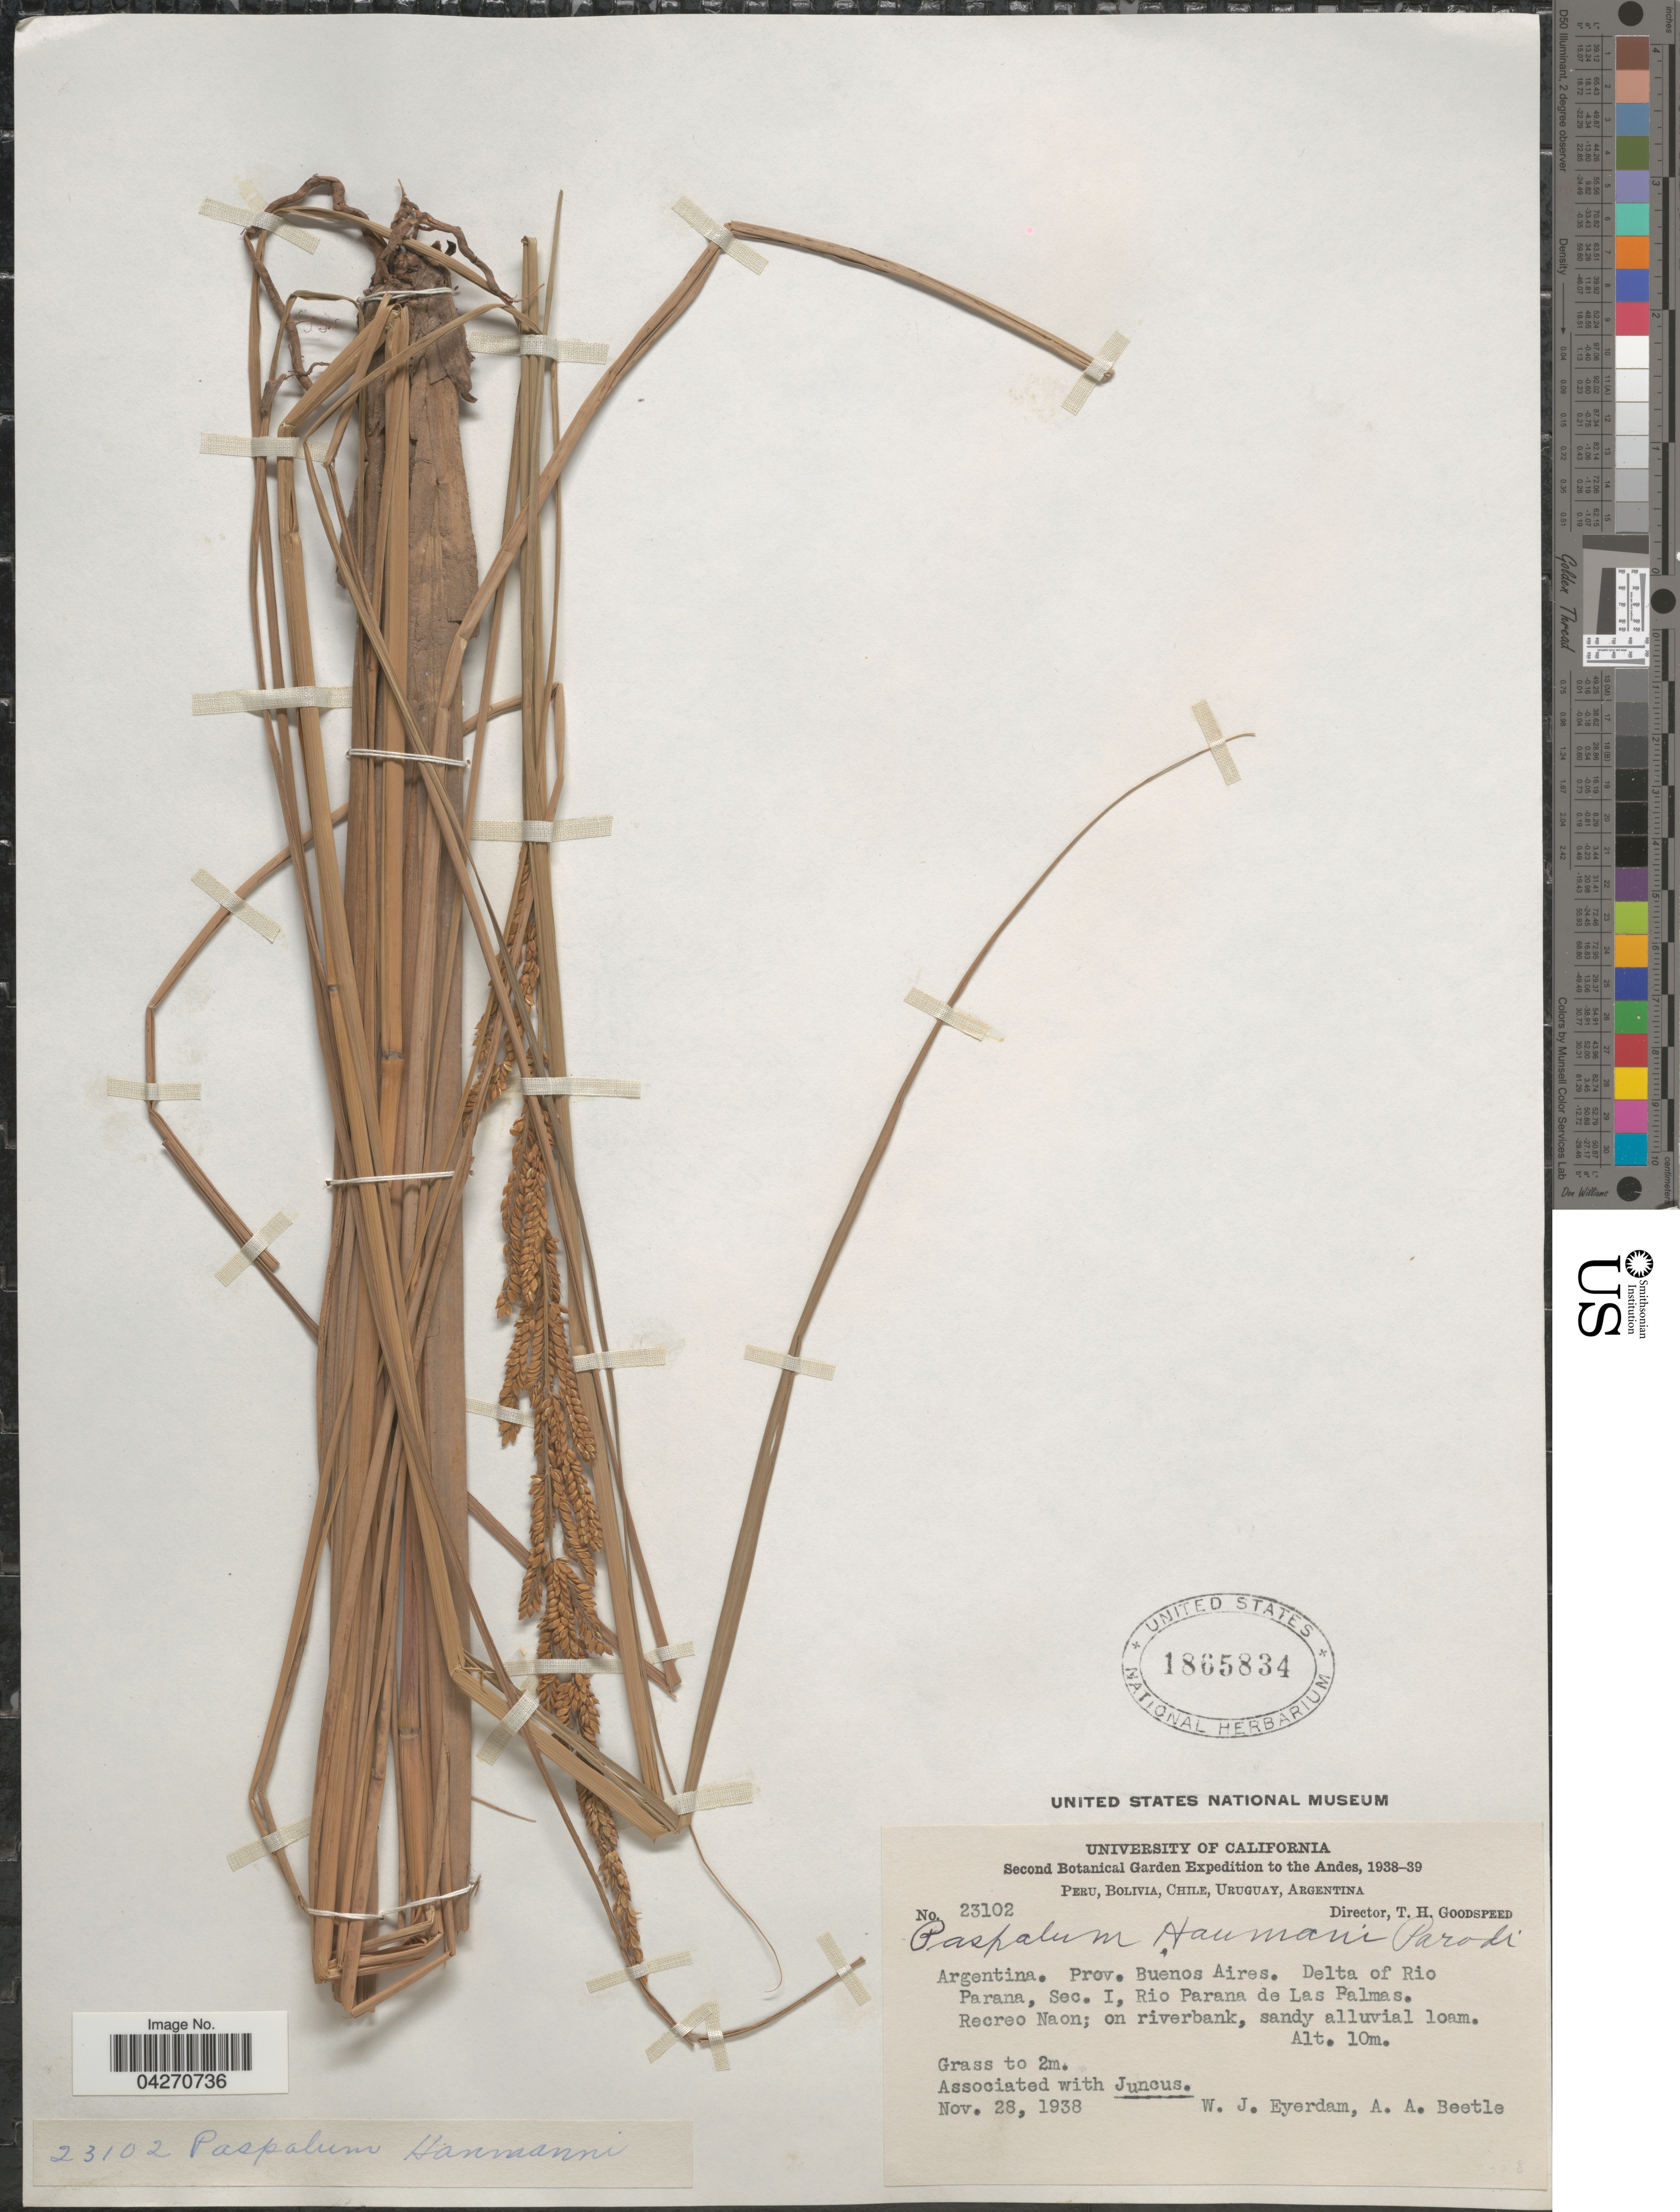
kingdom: Plantae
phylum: Tracheophyta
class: Liliopsida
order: Poales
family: Poaceae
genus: Paspalum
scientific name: Paspalum haumanii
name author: Parodi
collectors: W. J. Eyerdam & A. A. Beetle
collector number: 23102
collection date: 1938-11-28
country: Argentina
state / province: Buenos Aires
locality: Delta of Rio Parana, Sec. I, Rio Parana de Las Palmas.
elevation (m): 10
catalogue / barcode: US 1865834